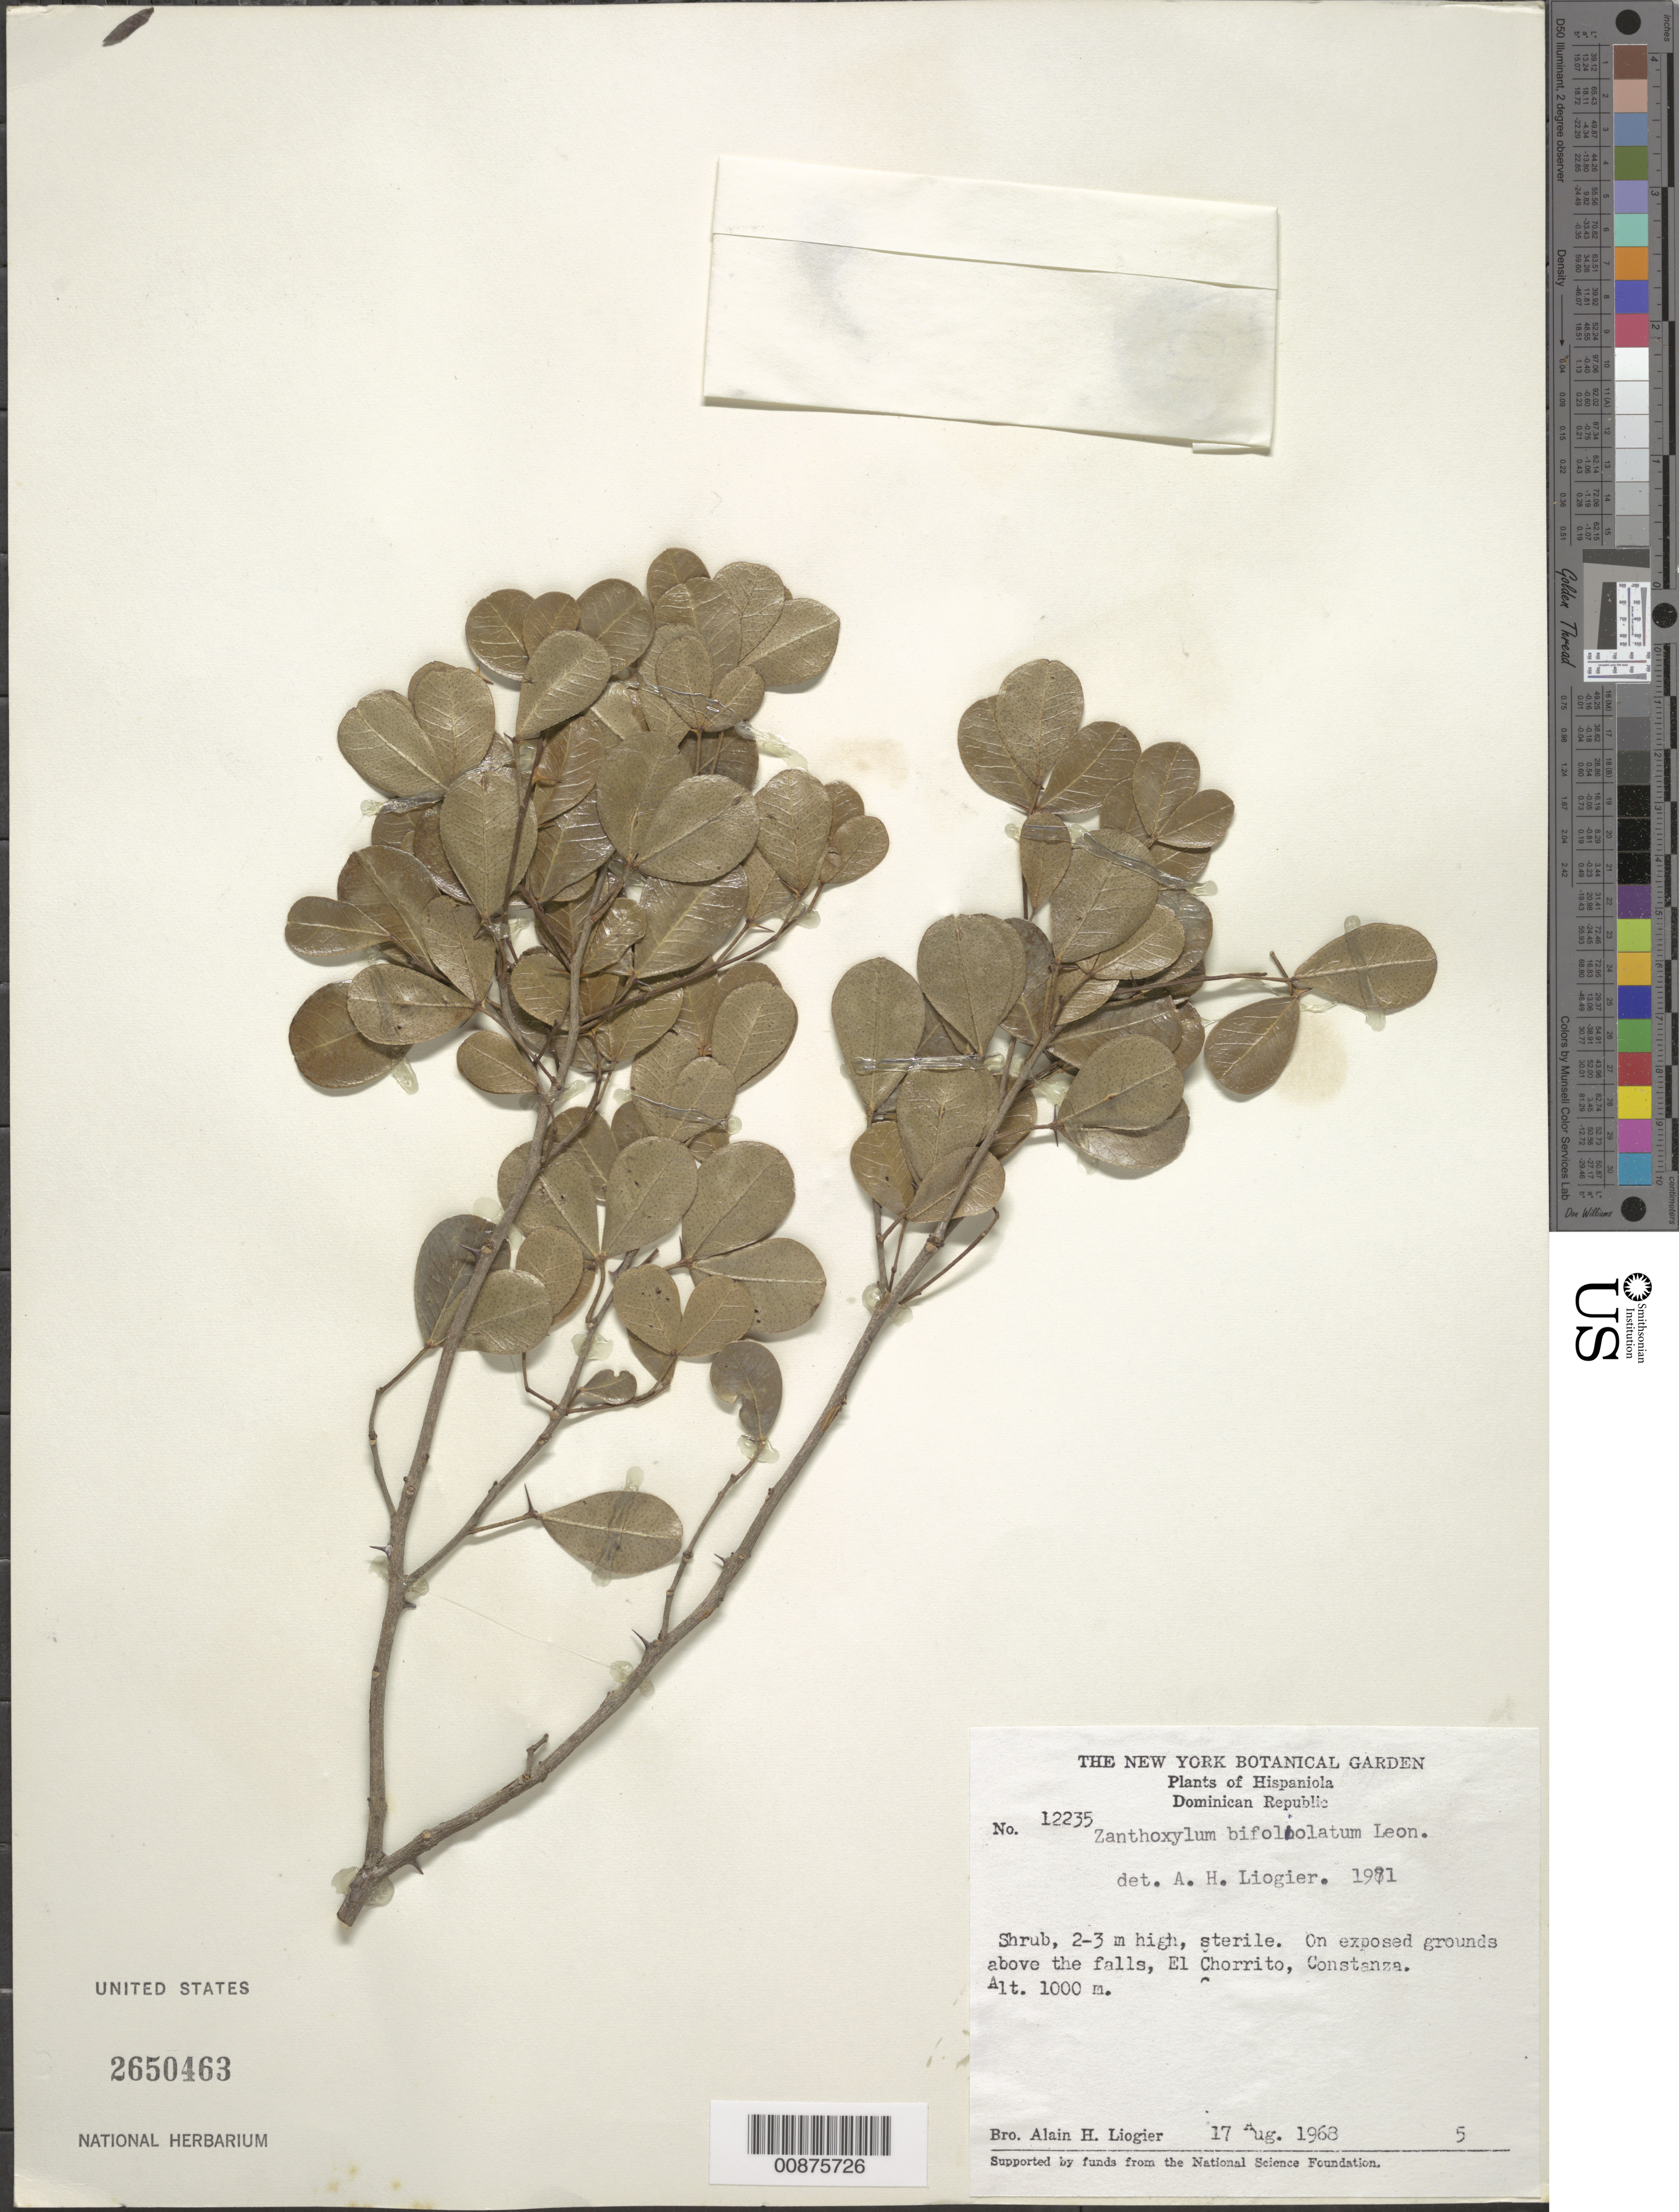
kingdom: Plantae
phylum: Tracheophyta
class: Magnoliopsida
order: Sapindales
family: Rutaceae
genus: Zanthoxylum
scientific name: Zanthoxylum bifoliolatum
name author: Leonard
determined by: Liogier, Alain H.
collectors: A. H. Liogier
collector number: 12235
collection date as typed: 17 Aug 1968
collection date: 1968-08-17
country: Dominican Republic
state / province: La Vega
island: Hispaniola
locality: El Chorrito, Constanza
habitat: On exposed grounds above the falls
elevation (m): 1000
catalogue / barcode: US 2650463